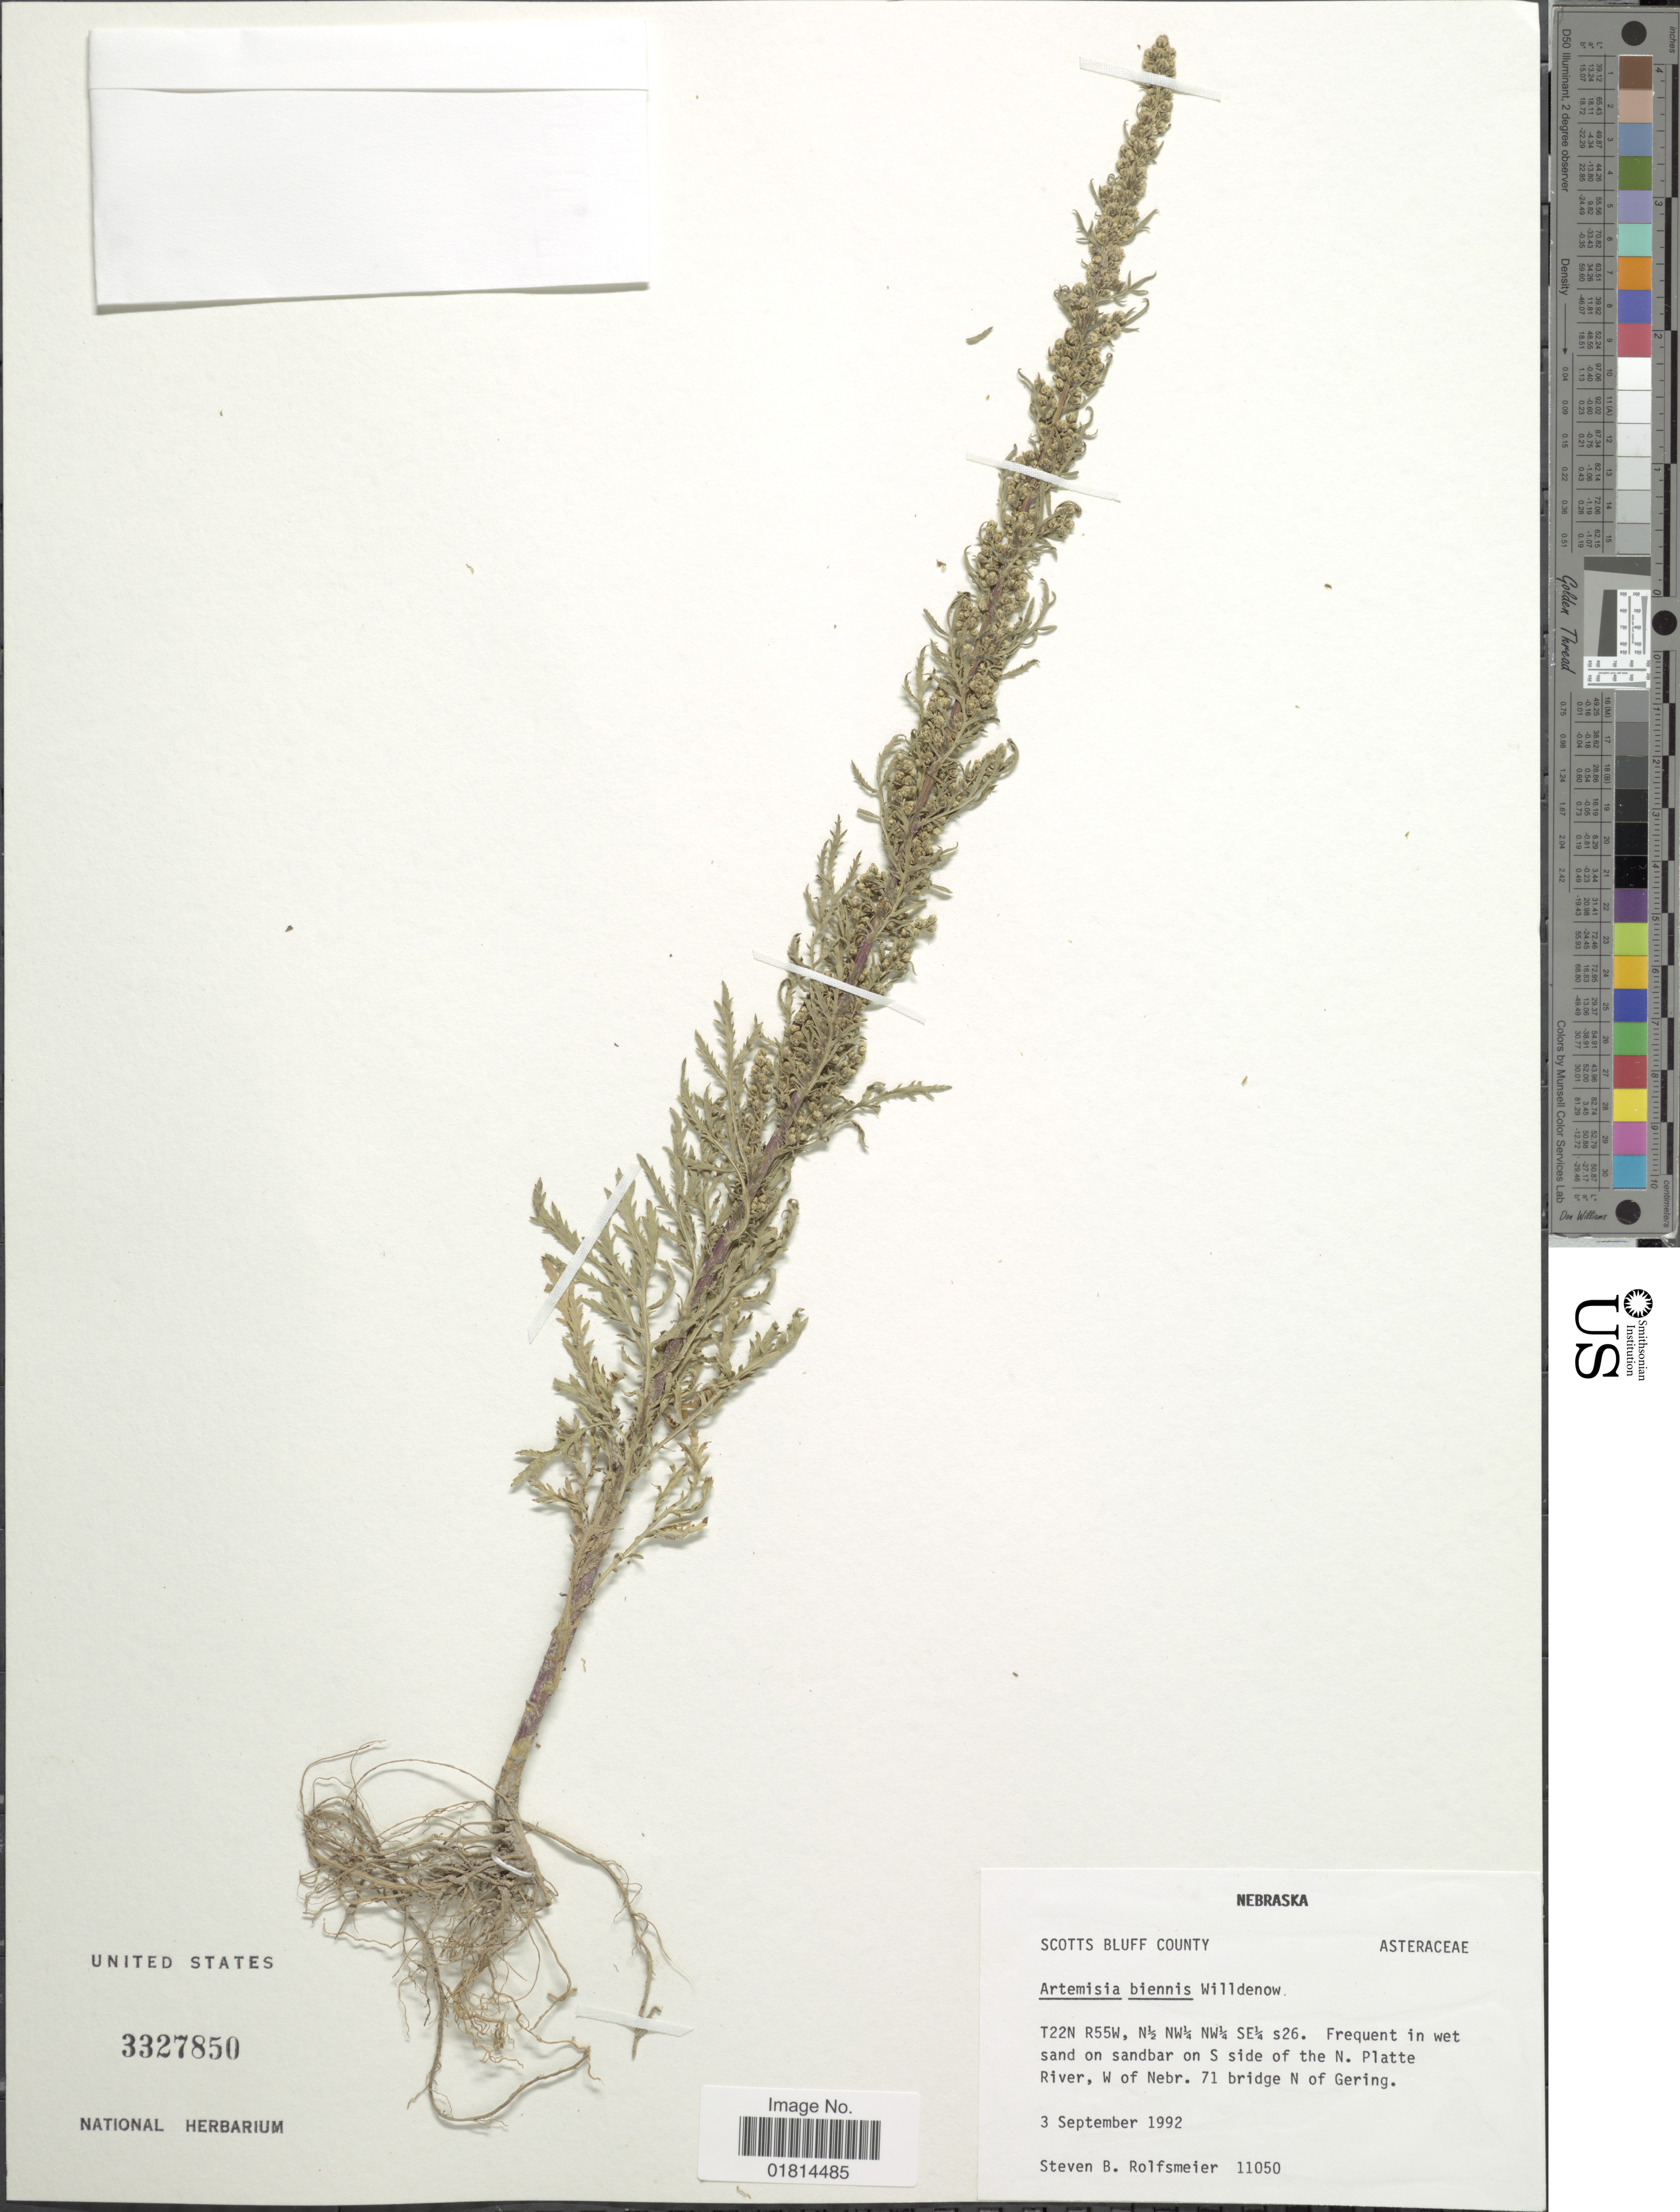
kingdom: Plantae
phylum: Tracheophyta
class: Magnoliopsida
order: Asterales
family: Asteraceae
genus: Artemisia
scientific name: Artemisia biennis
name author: Willd.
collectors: S. Rolfsmeier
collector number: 11050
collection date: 1992-09-03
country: United States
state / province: Nebraska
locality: Scotts Bluff County. T22N R55W, N½ NW¼ NW¼ SE¼ s26. Frequent in wet sand on sandbar on S side of the N. Platte River, W of Nebr. 71 bridge N of Gering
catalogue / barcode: US 3327850